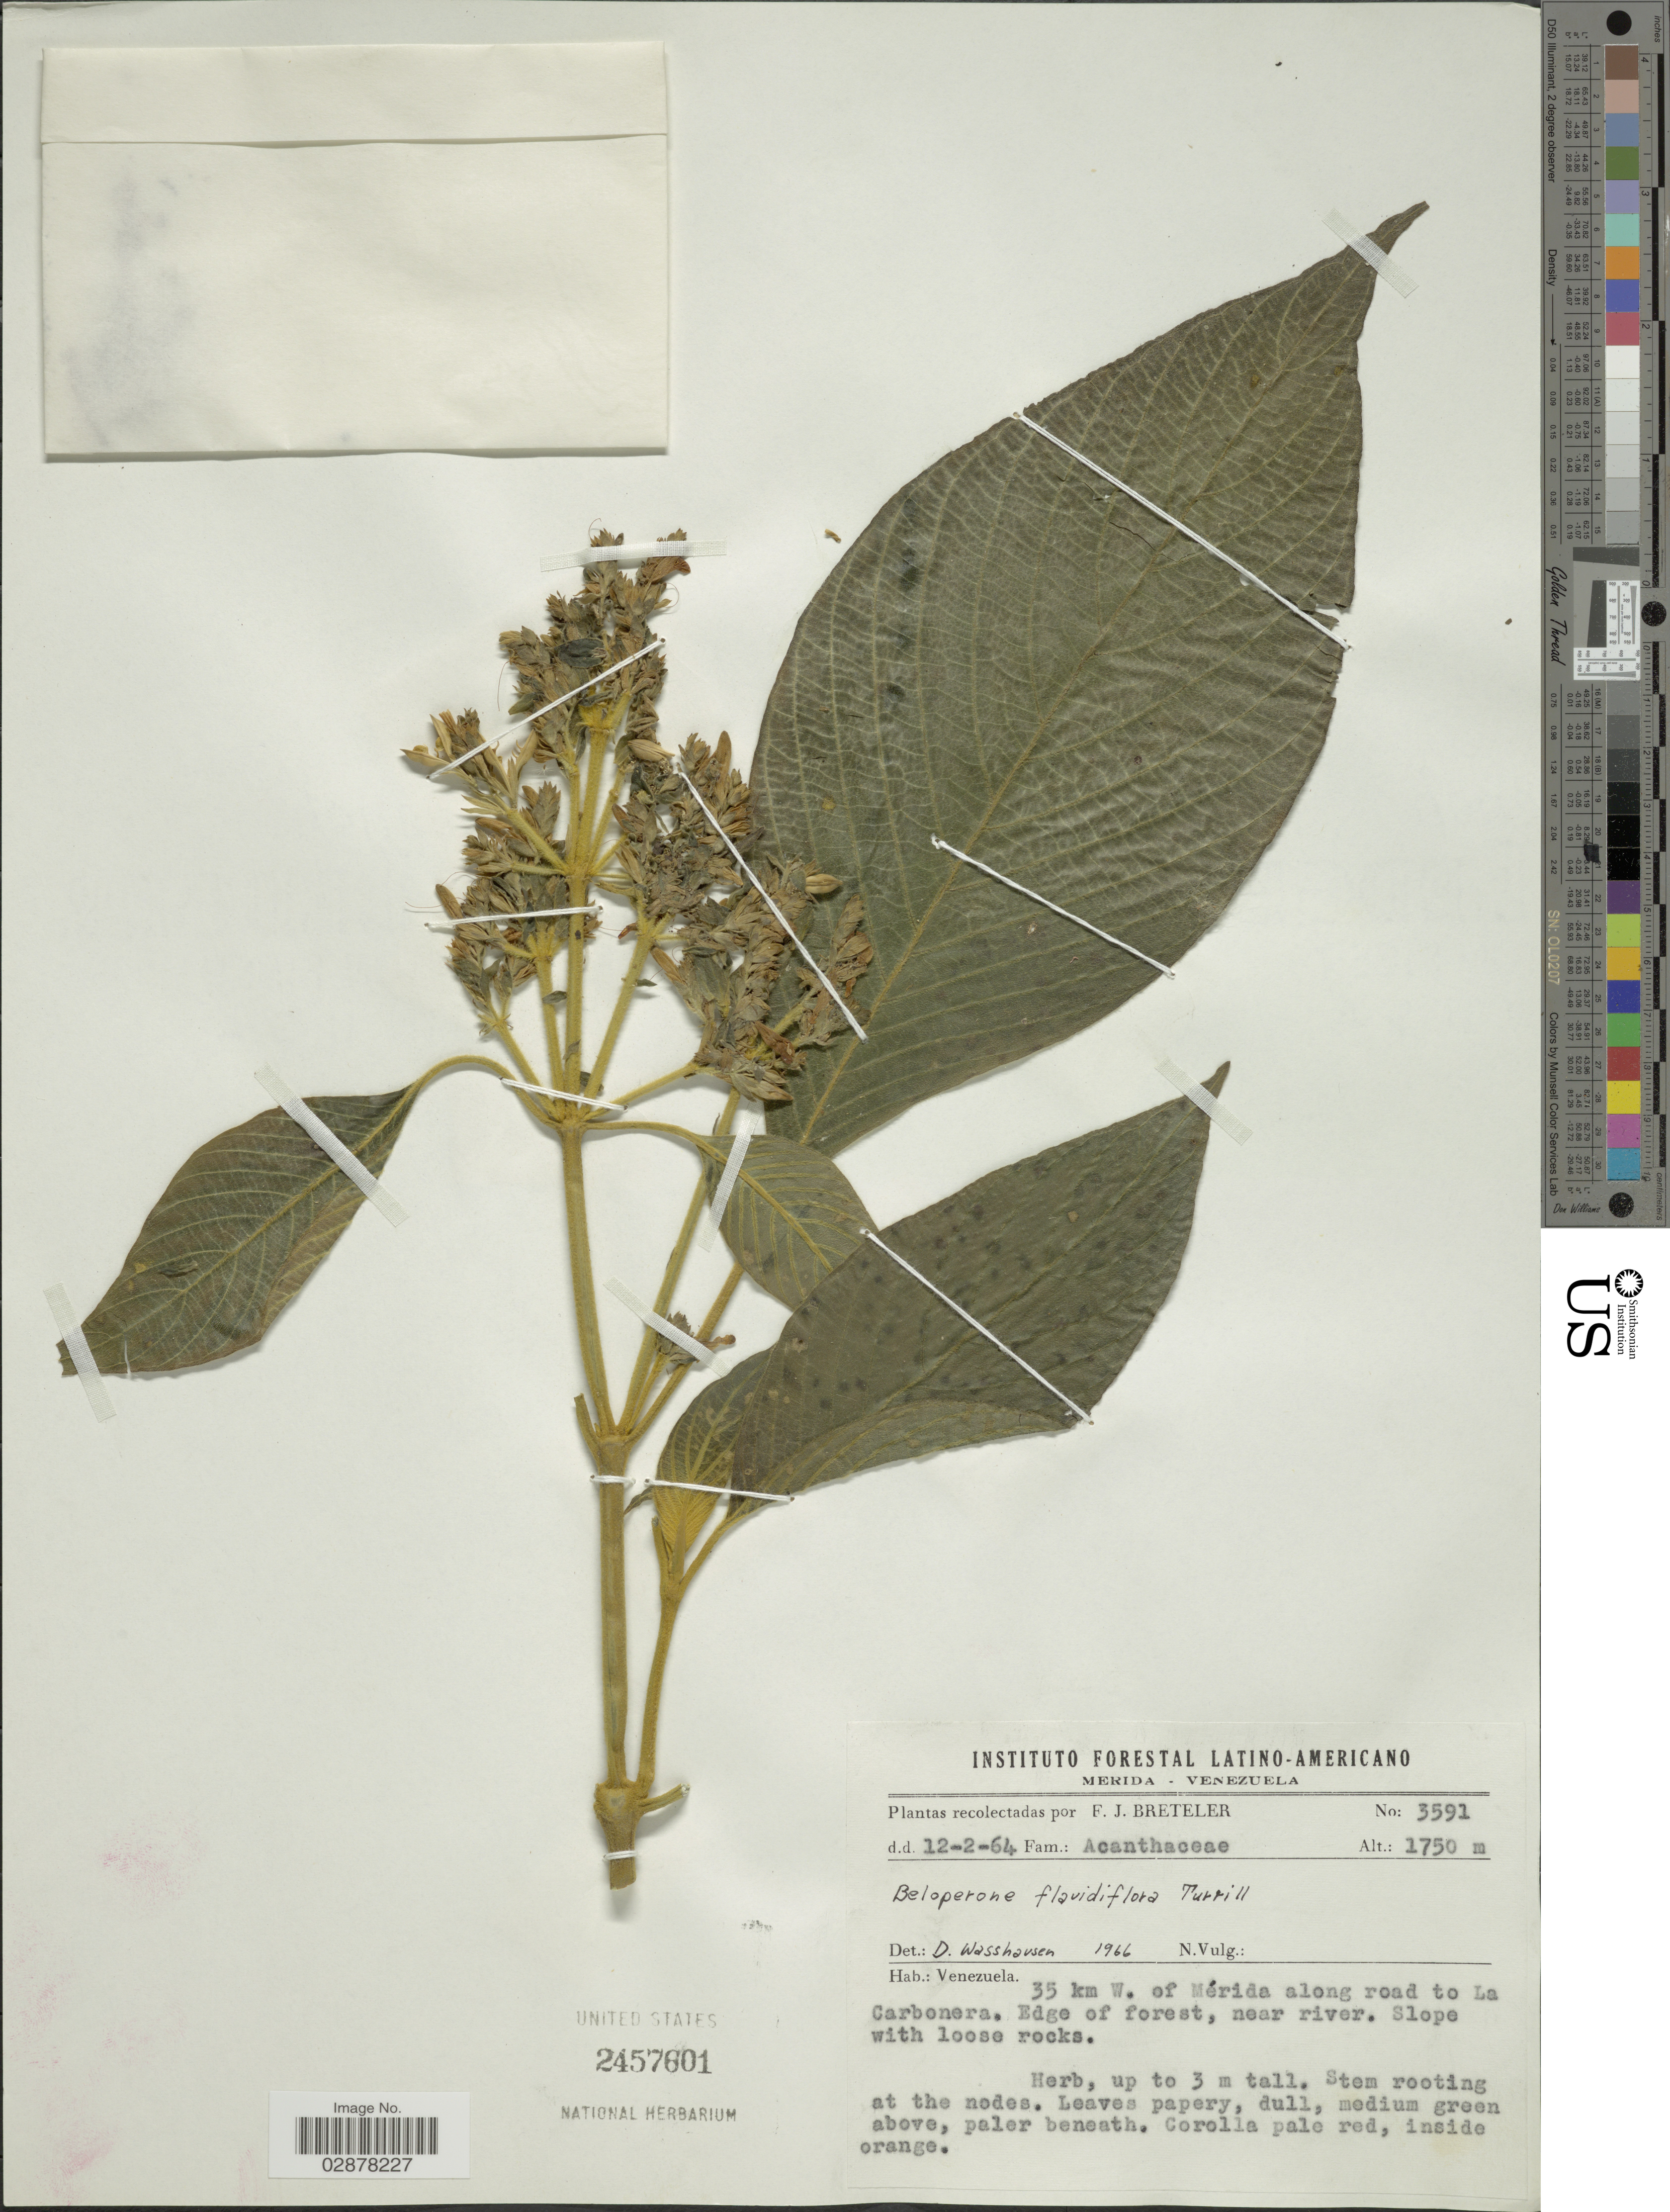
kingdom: Plantae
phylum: Tracheophyta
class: Magnoliopsida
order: Lamiales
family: Acanthaceae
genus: Justicia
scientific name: Justicia chrysocoma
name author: Leonard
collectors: F. J. Breteler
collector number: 3591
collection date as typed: Transcribed d/m/y: 12/2/64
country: Venezuela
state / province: Mérida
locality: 35 km W. of Mérida along road to La Carbonera, Edge of forest, near river.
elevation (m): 1750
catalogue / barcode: US 2457601